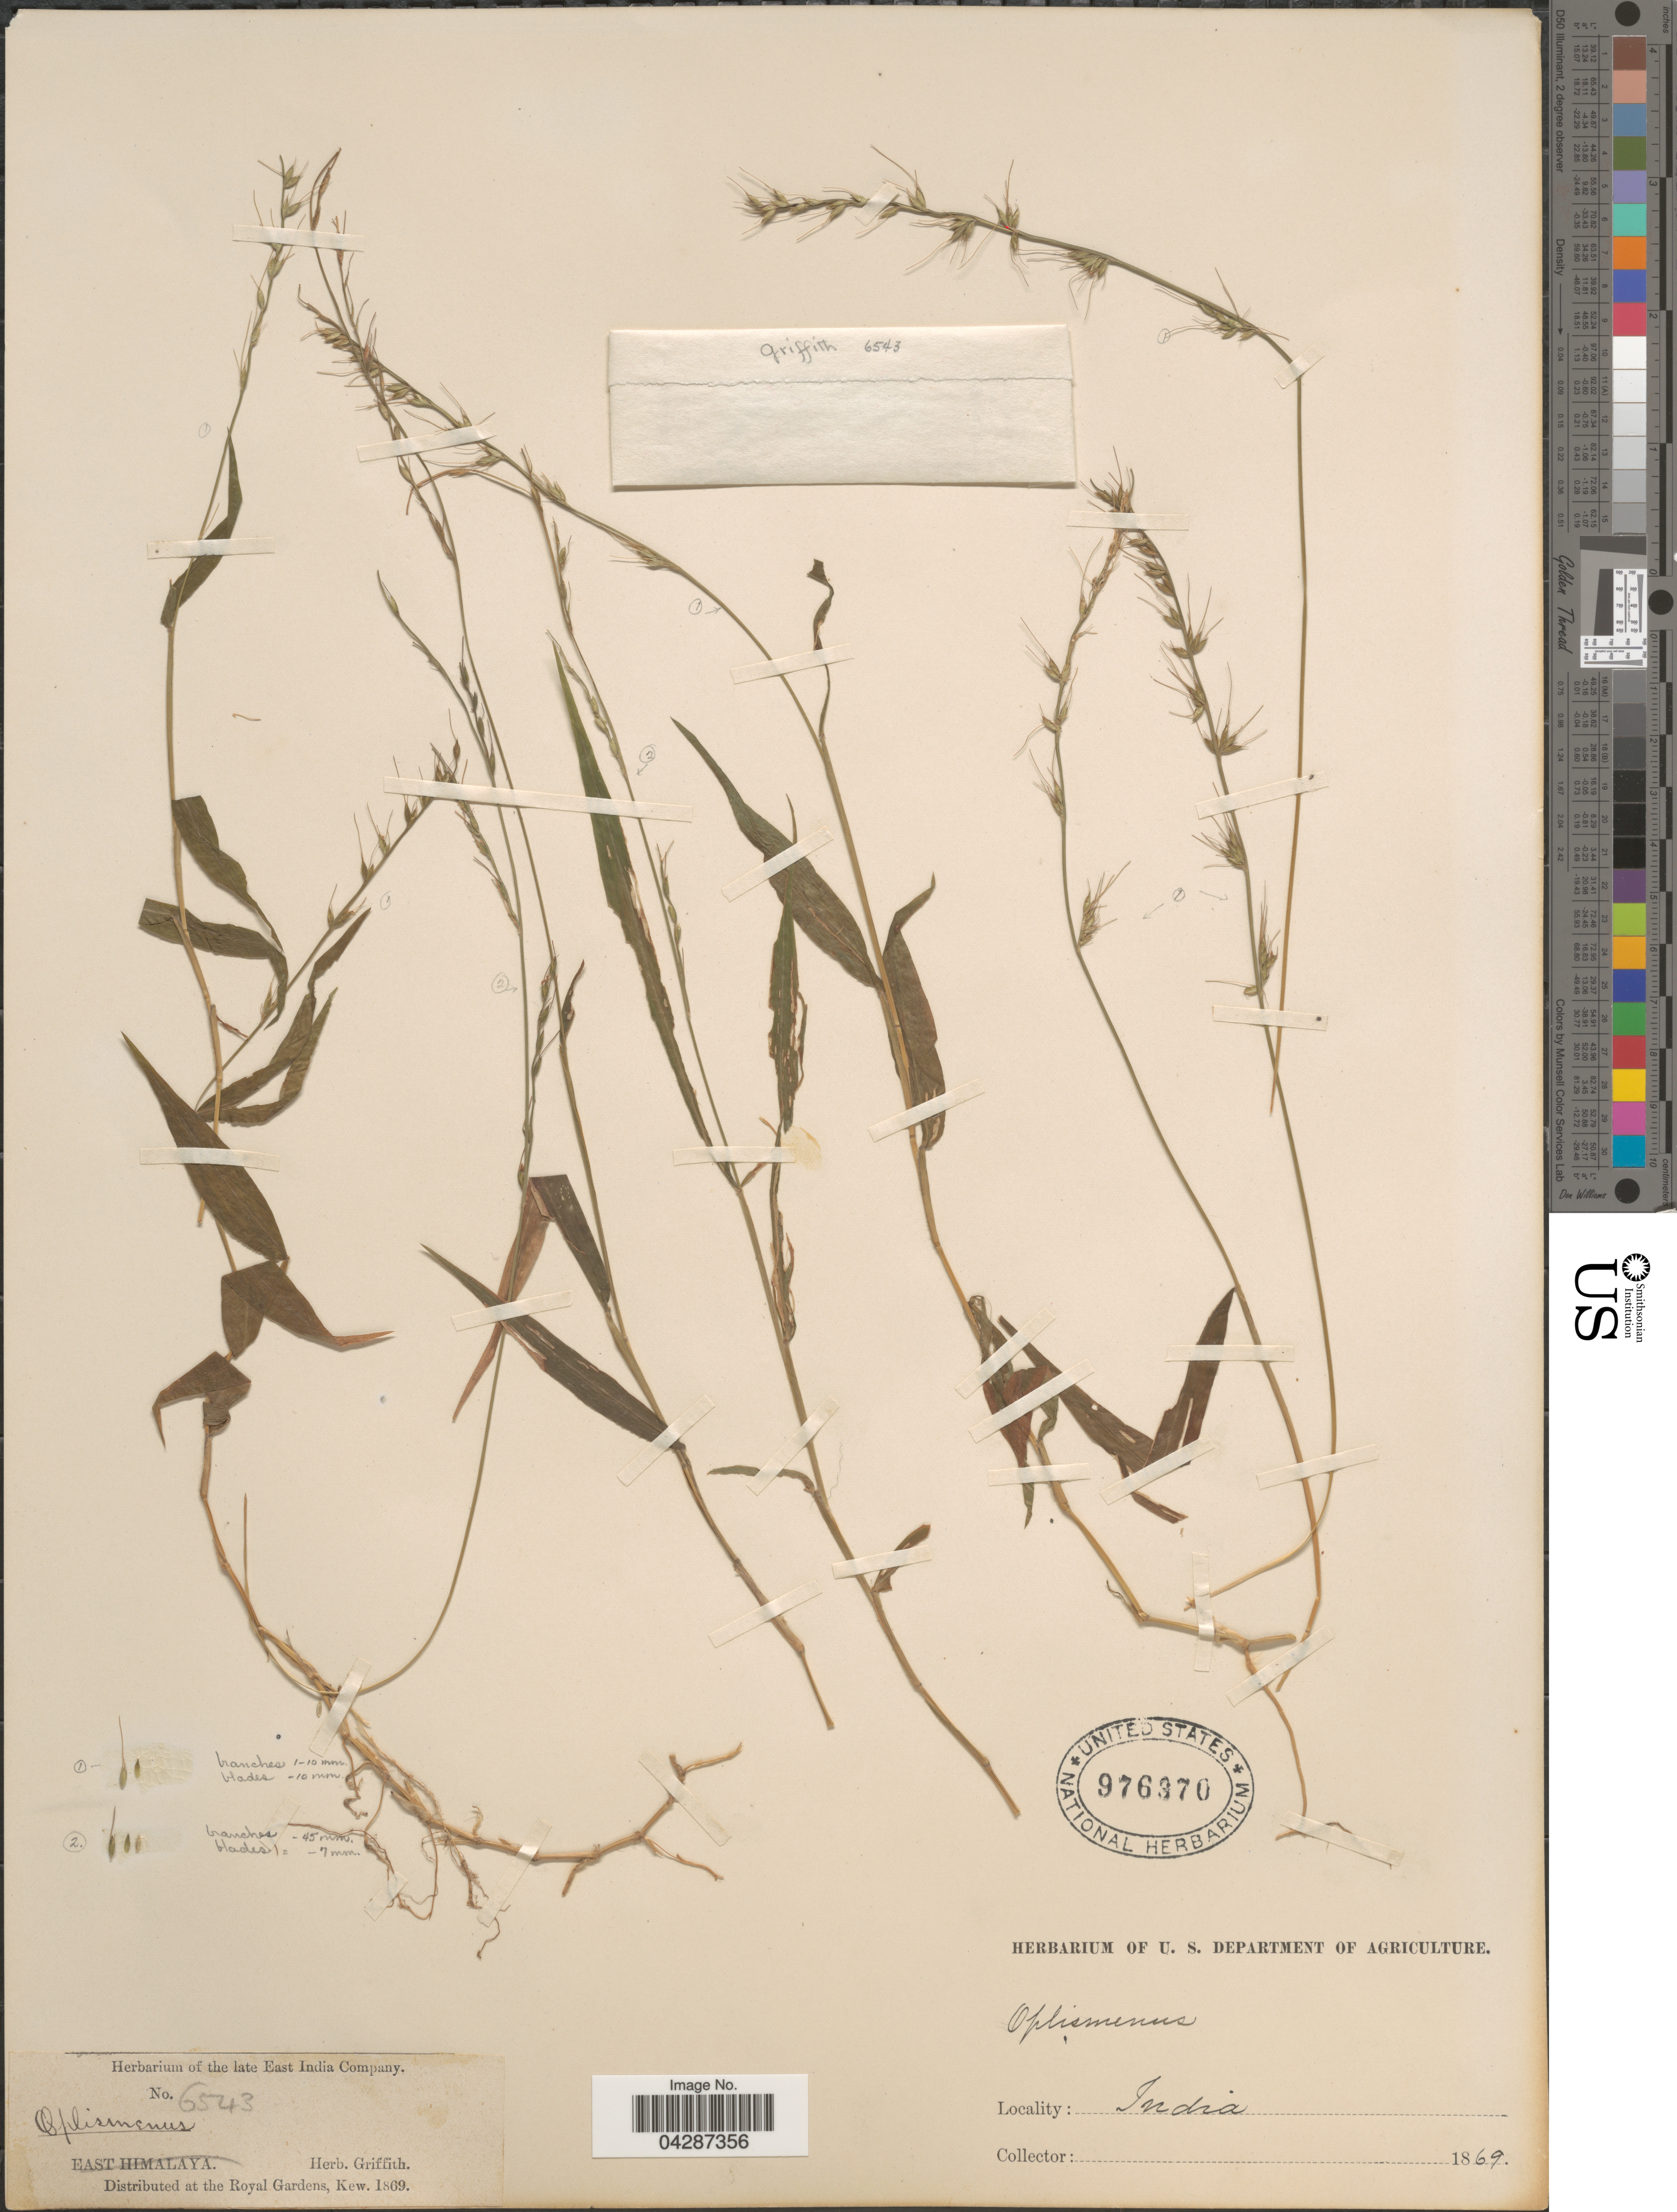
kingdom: Plantae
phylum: Tracheophyta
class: Liliopsida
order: Poales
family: Poaceae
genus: Oplismenus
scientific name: Oplismenus sp.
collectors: ex herb. Griffith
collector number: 6543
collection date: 1869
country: India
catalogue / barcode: US 976370